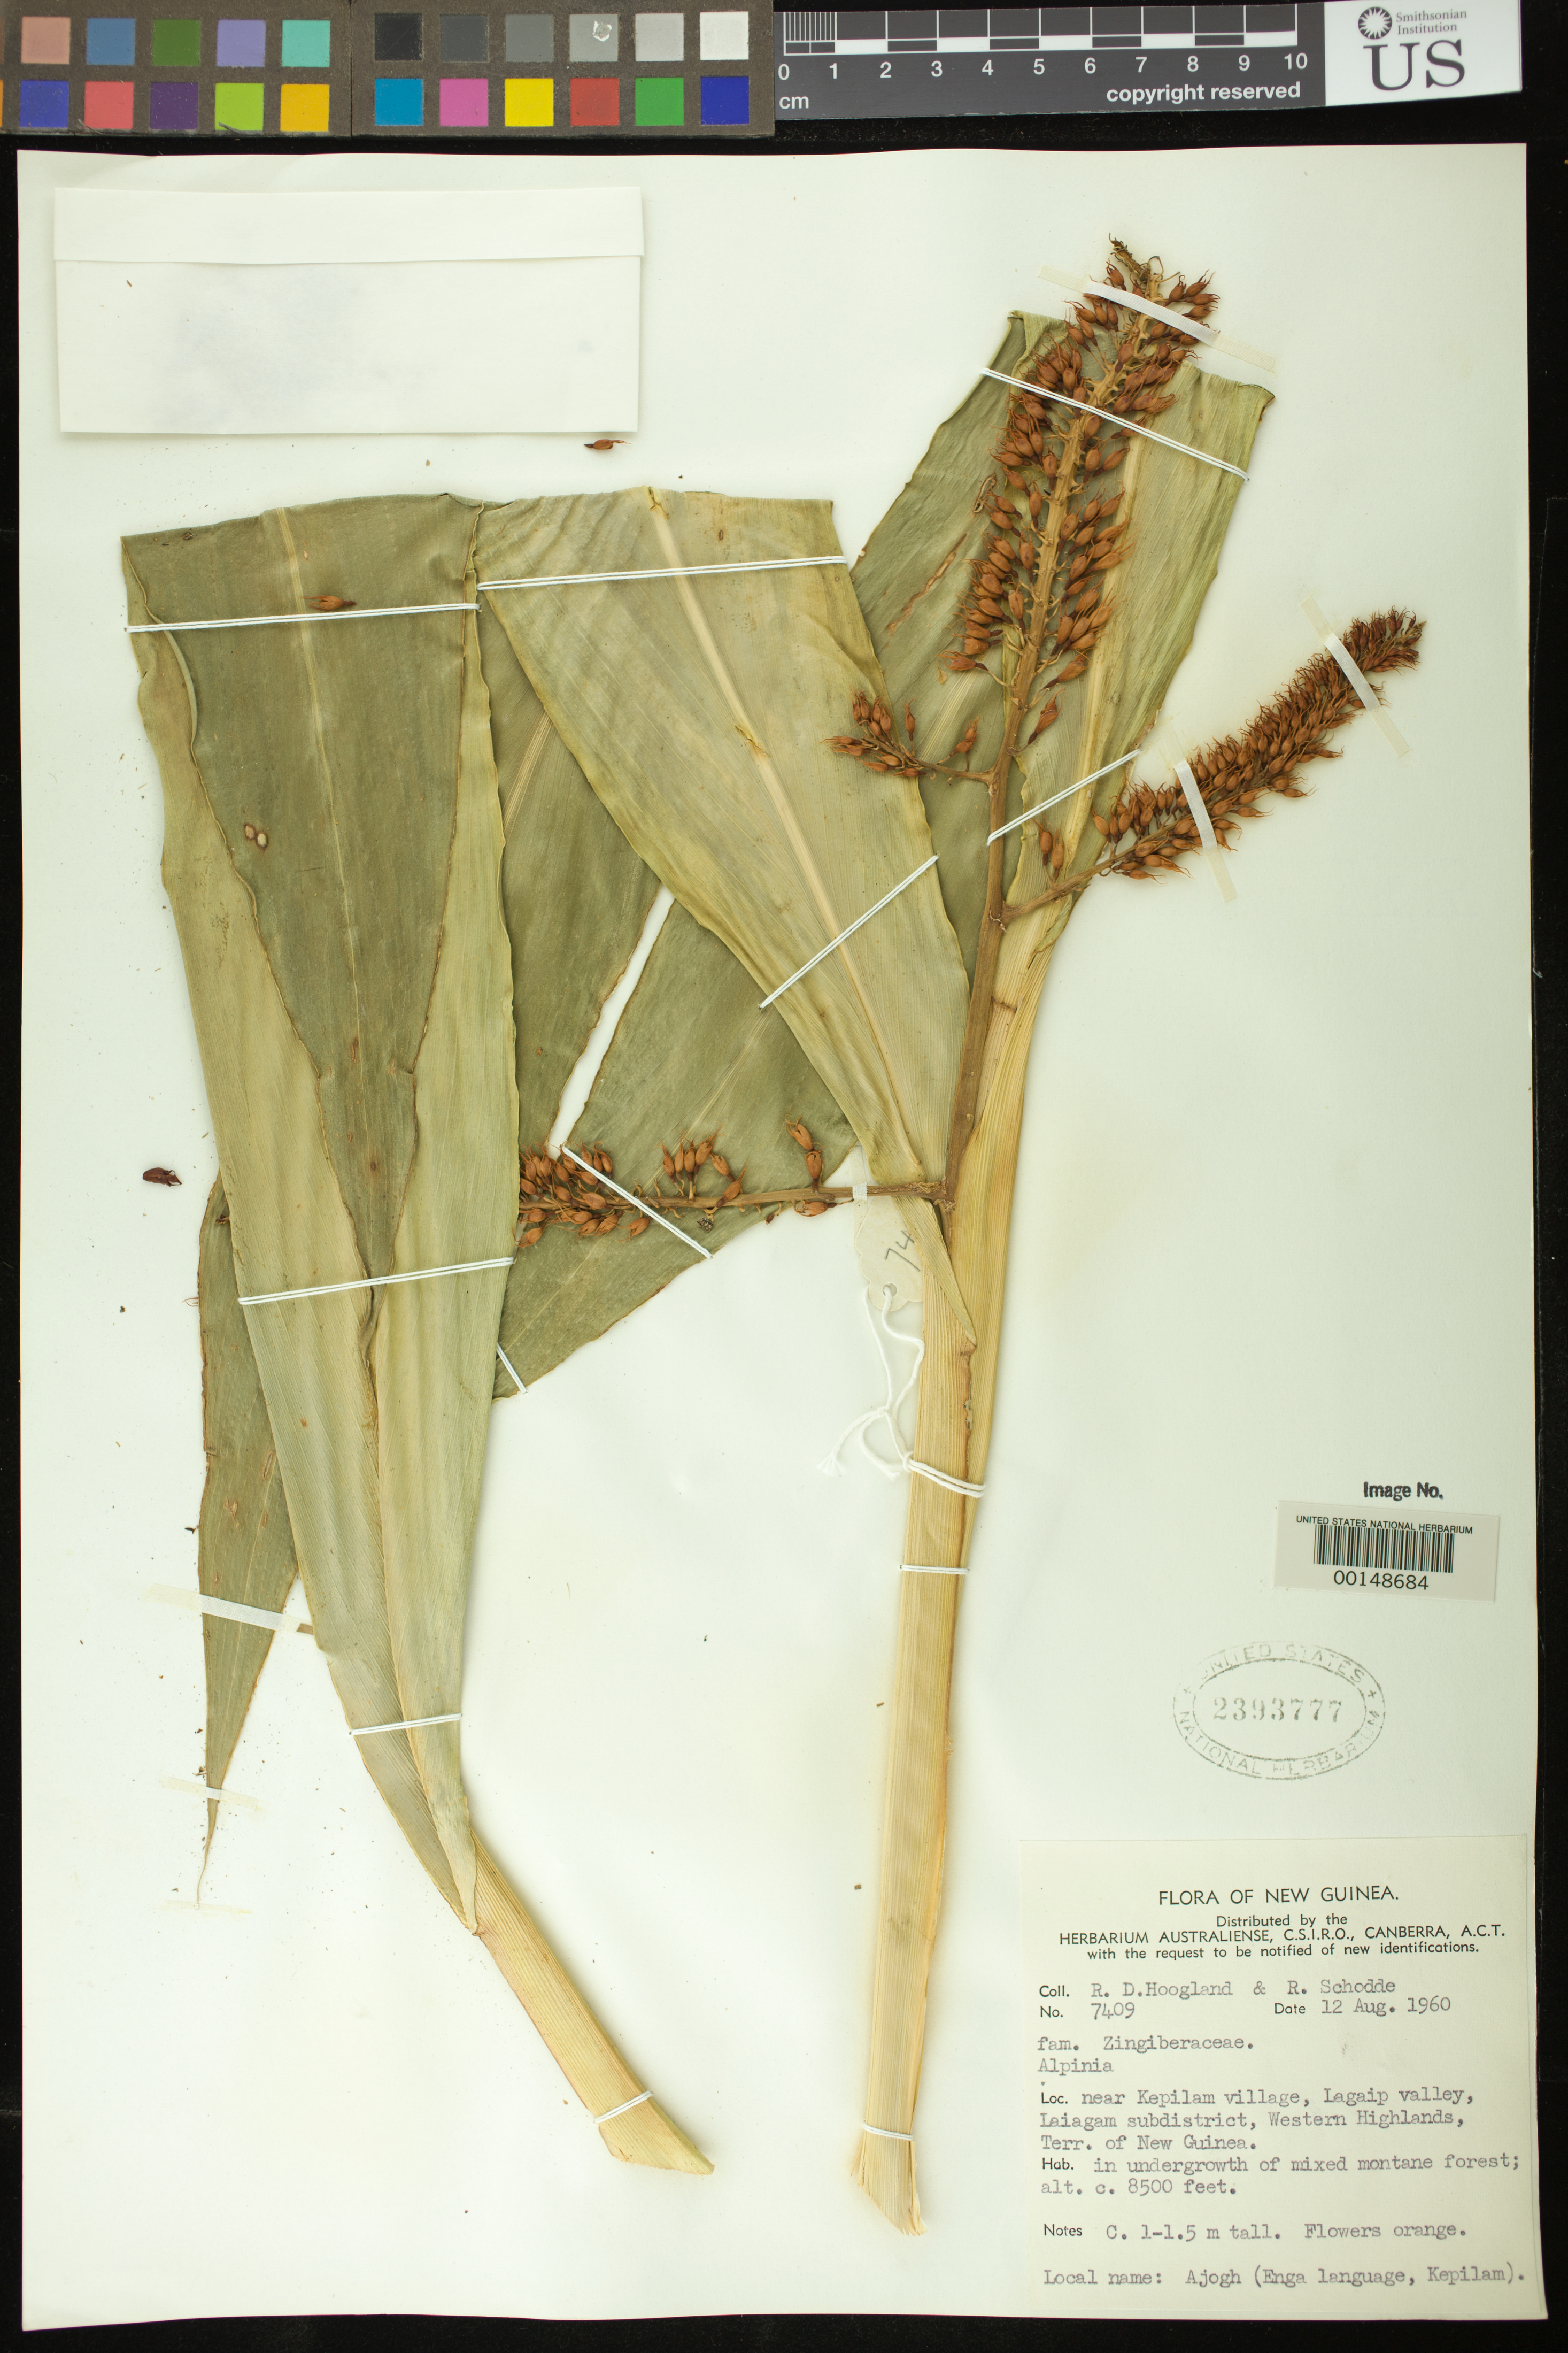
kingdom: Plantae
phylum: Tracheophyta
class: Liliopsida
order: Zingiberales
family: Zingiberaceae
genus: Alpinia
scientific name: Alpinia sp.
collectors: R. D. Hoogland & R. Schodde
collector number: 7409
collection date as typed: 12 Aug 1960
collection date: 1960-08-12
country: Papua New Guinea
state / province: Enga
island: New Guinea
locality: Near kapilam village, lagaip valley, laiagam subdistrict. [localities formerly within western highlands province.]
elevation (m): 2591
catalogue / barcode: US 2393777